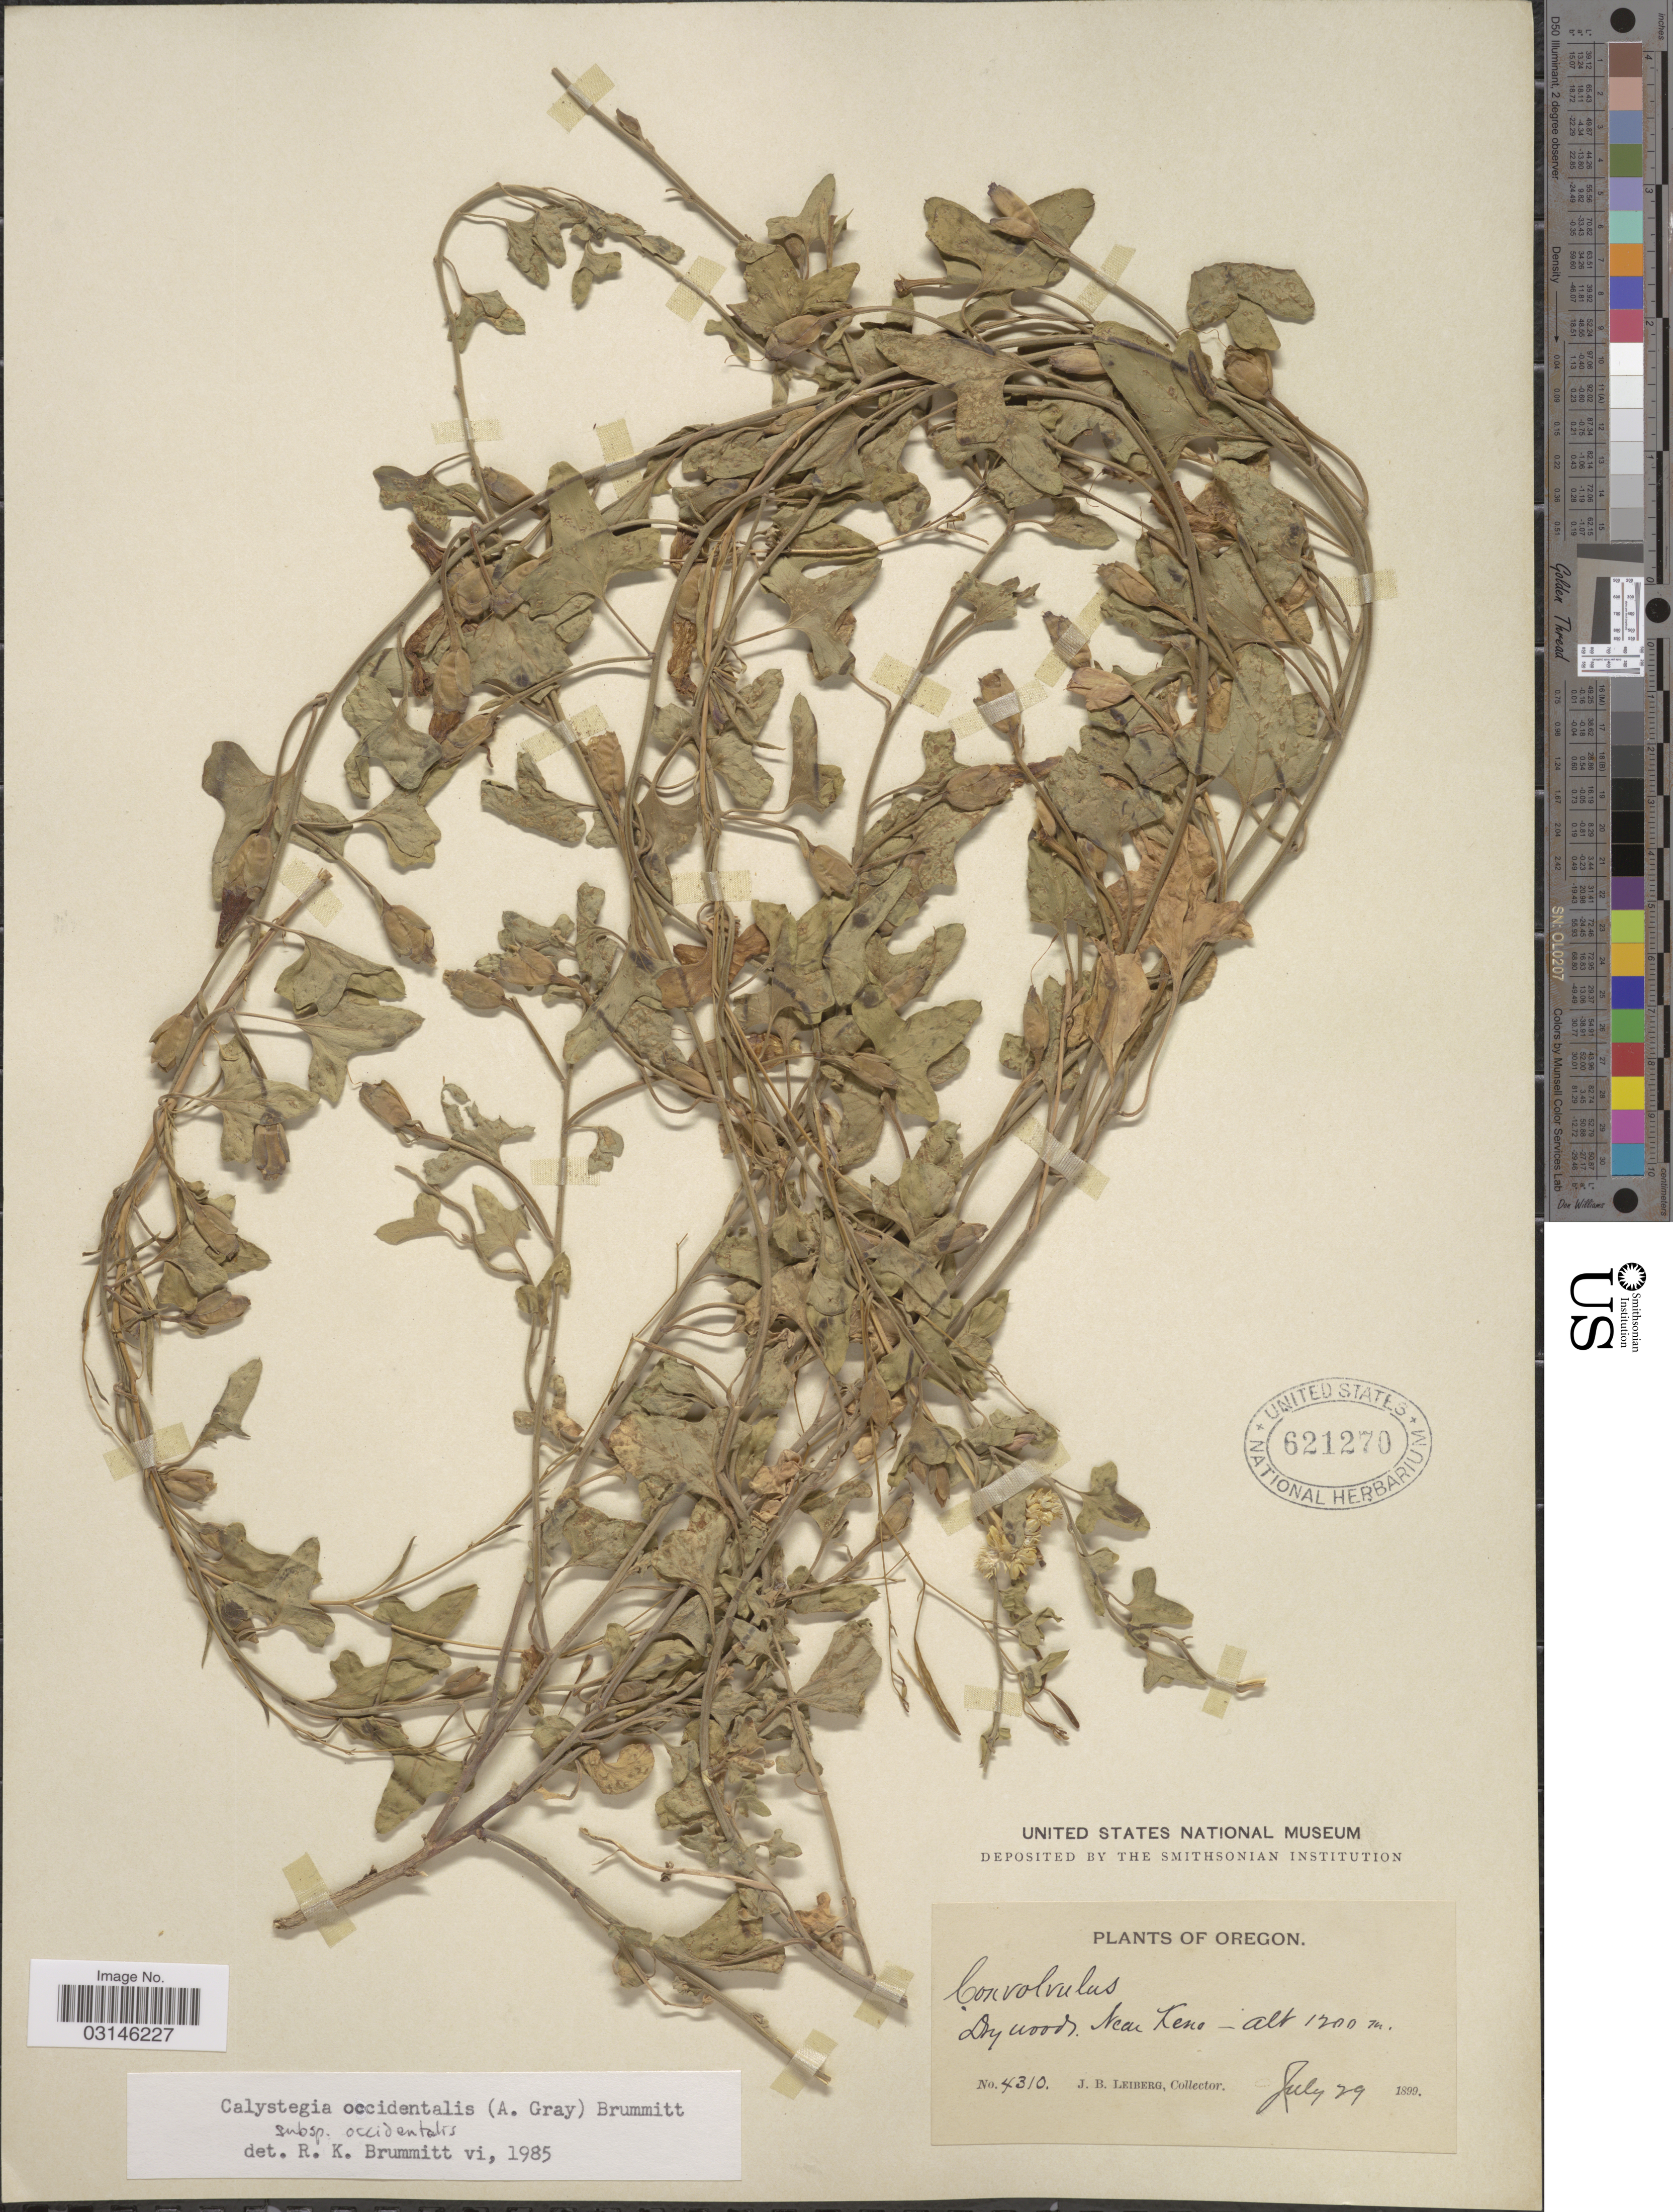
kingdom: Plantae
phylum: Tracheophyta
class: Magnoliopsida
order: Solanales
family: Convolvulaceae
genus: Calystegia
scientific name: Calystegia occidentalis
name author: (A. Gray) Brummitt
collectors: J. B. Leiberg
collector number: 4310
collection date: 1899-07-29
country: United States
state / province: Oregon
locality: Dry woods. Near Keno.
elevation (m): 1200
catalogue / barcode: US 621270